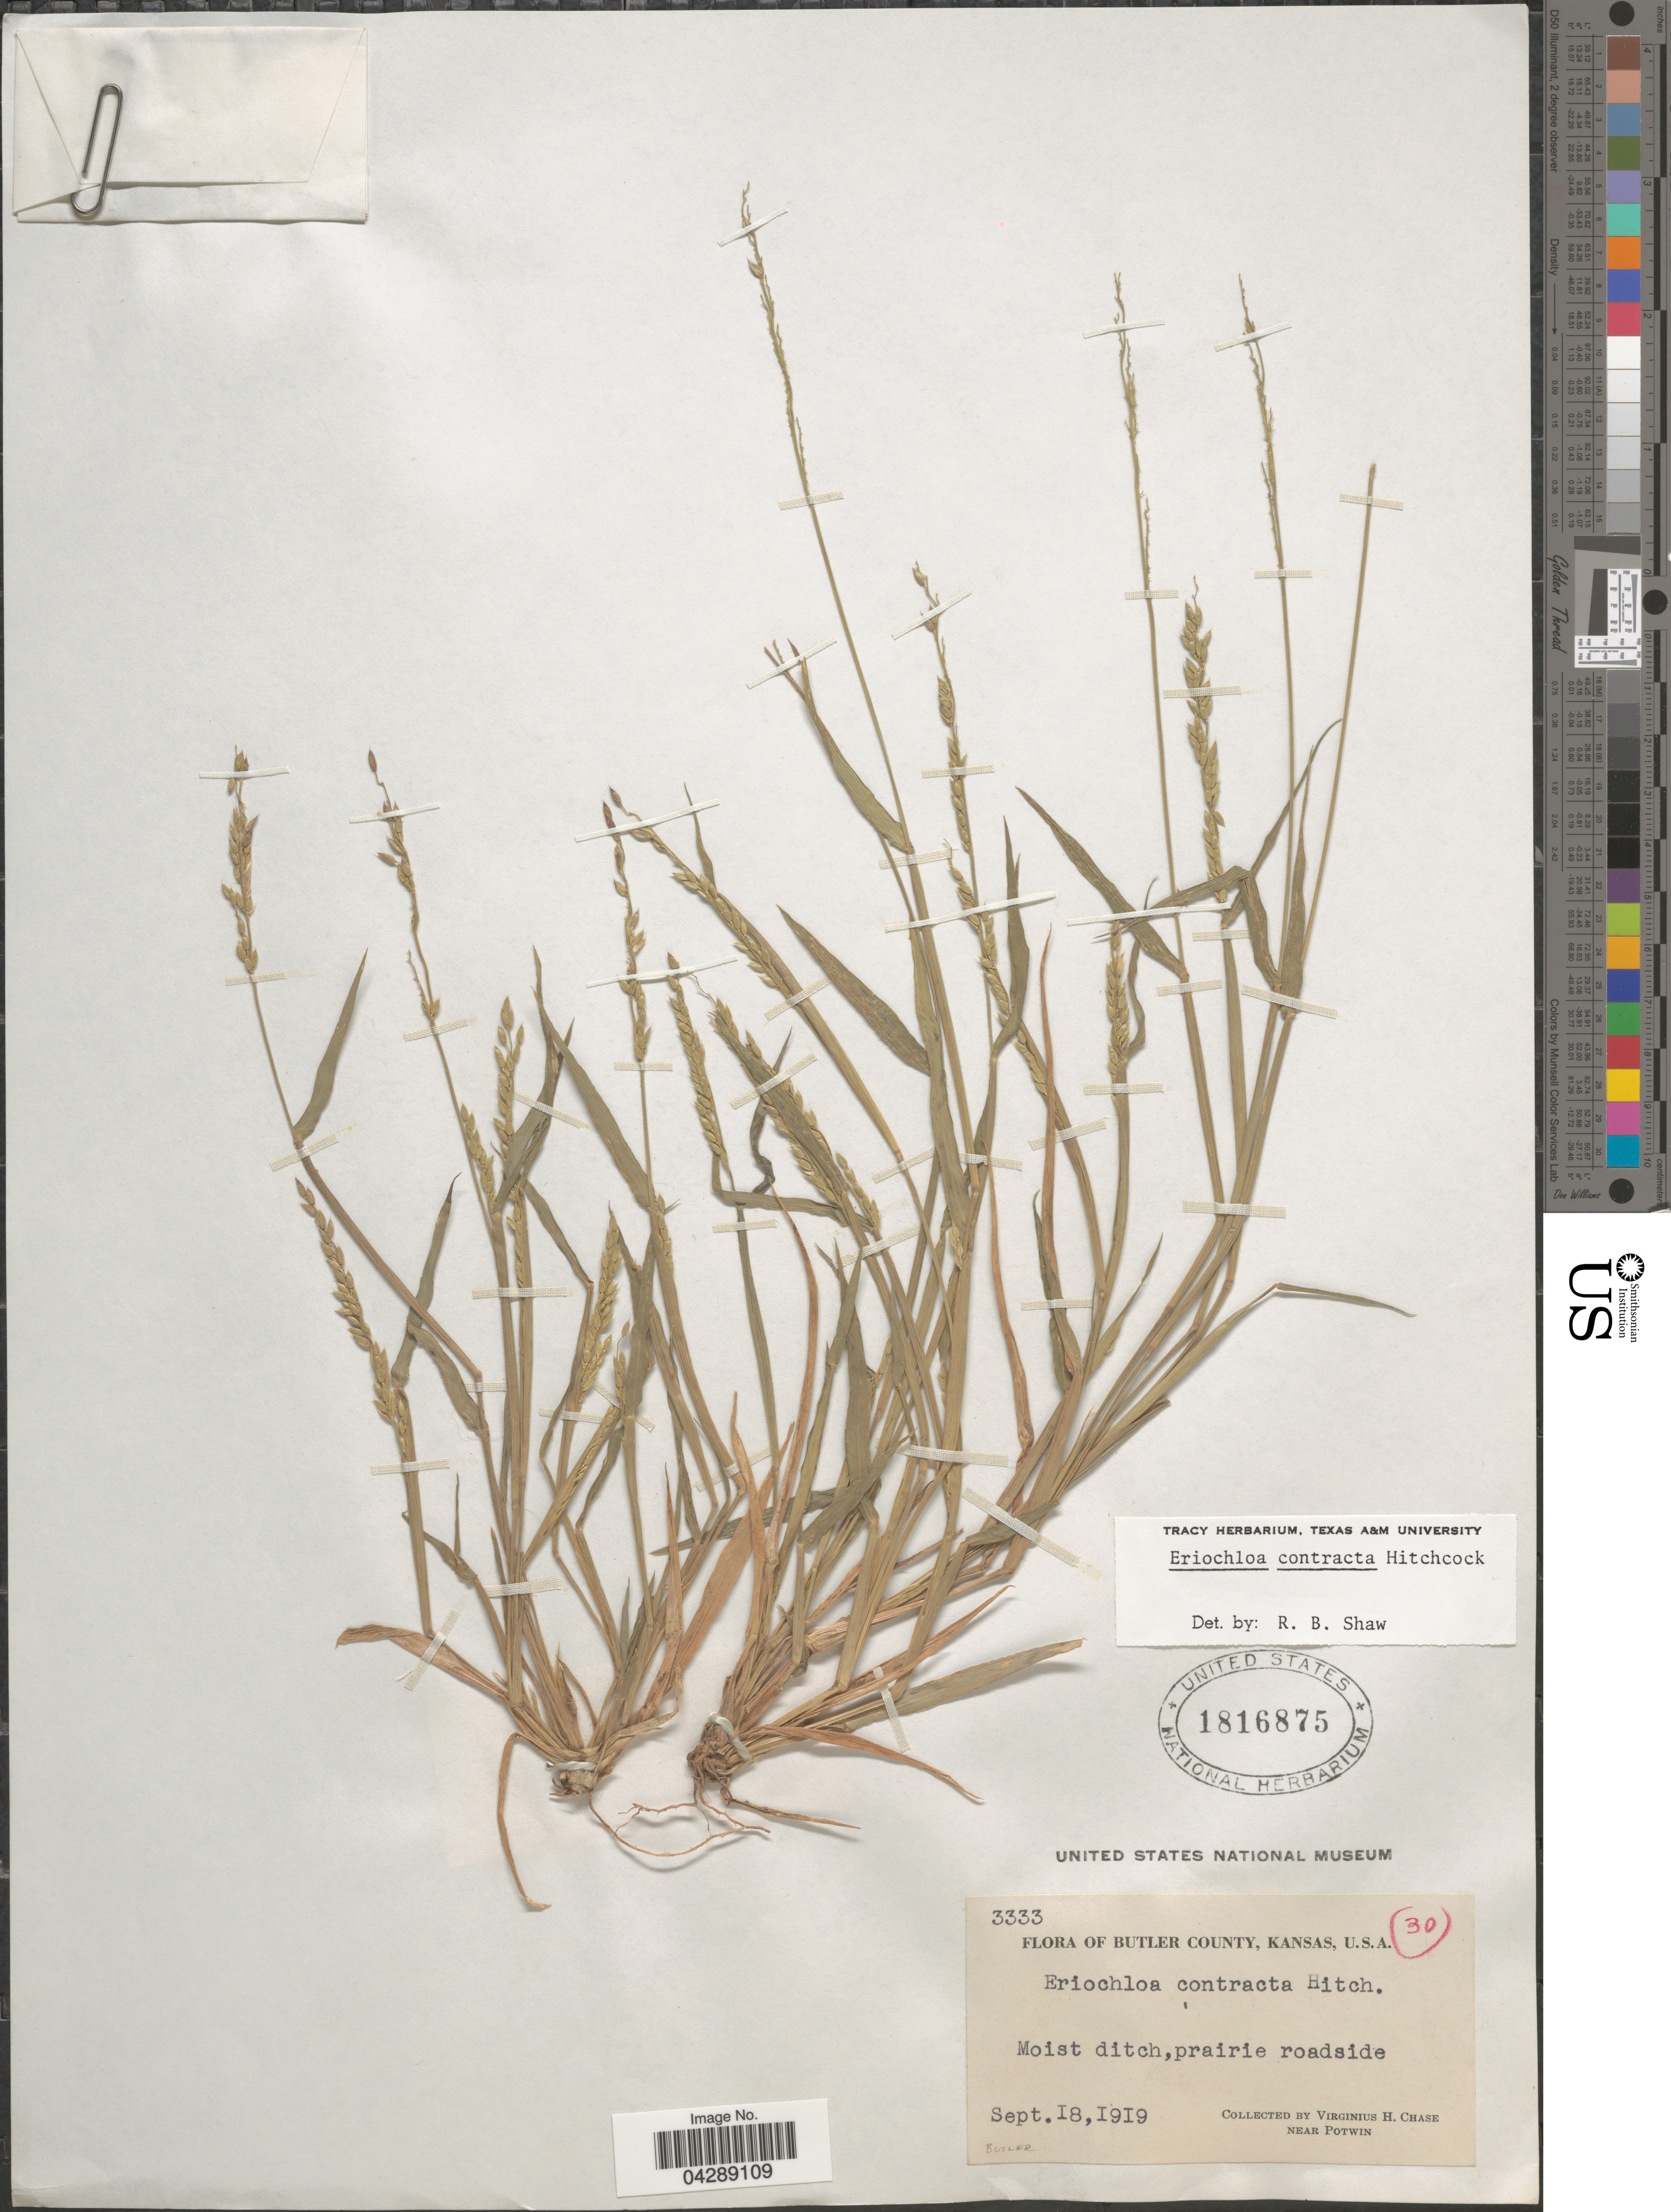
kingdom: Plantae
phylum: Tracheophyta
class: Liliopsida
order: Poales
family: Poaceae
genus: Eriochloa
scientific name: Eriochloa contracta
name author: Hitchc.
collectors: V. H. Chase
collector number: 3333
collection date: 1919-09-18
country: United States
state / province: Kansas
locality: Butler County. Near Potwin.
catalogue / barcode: US 1816875